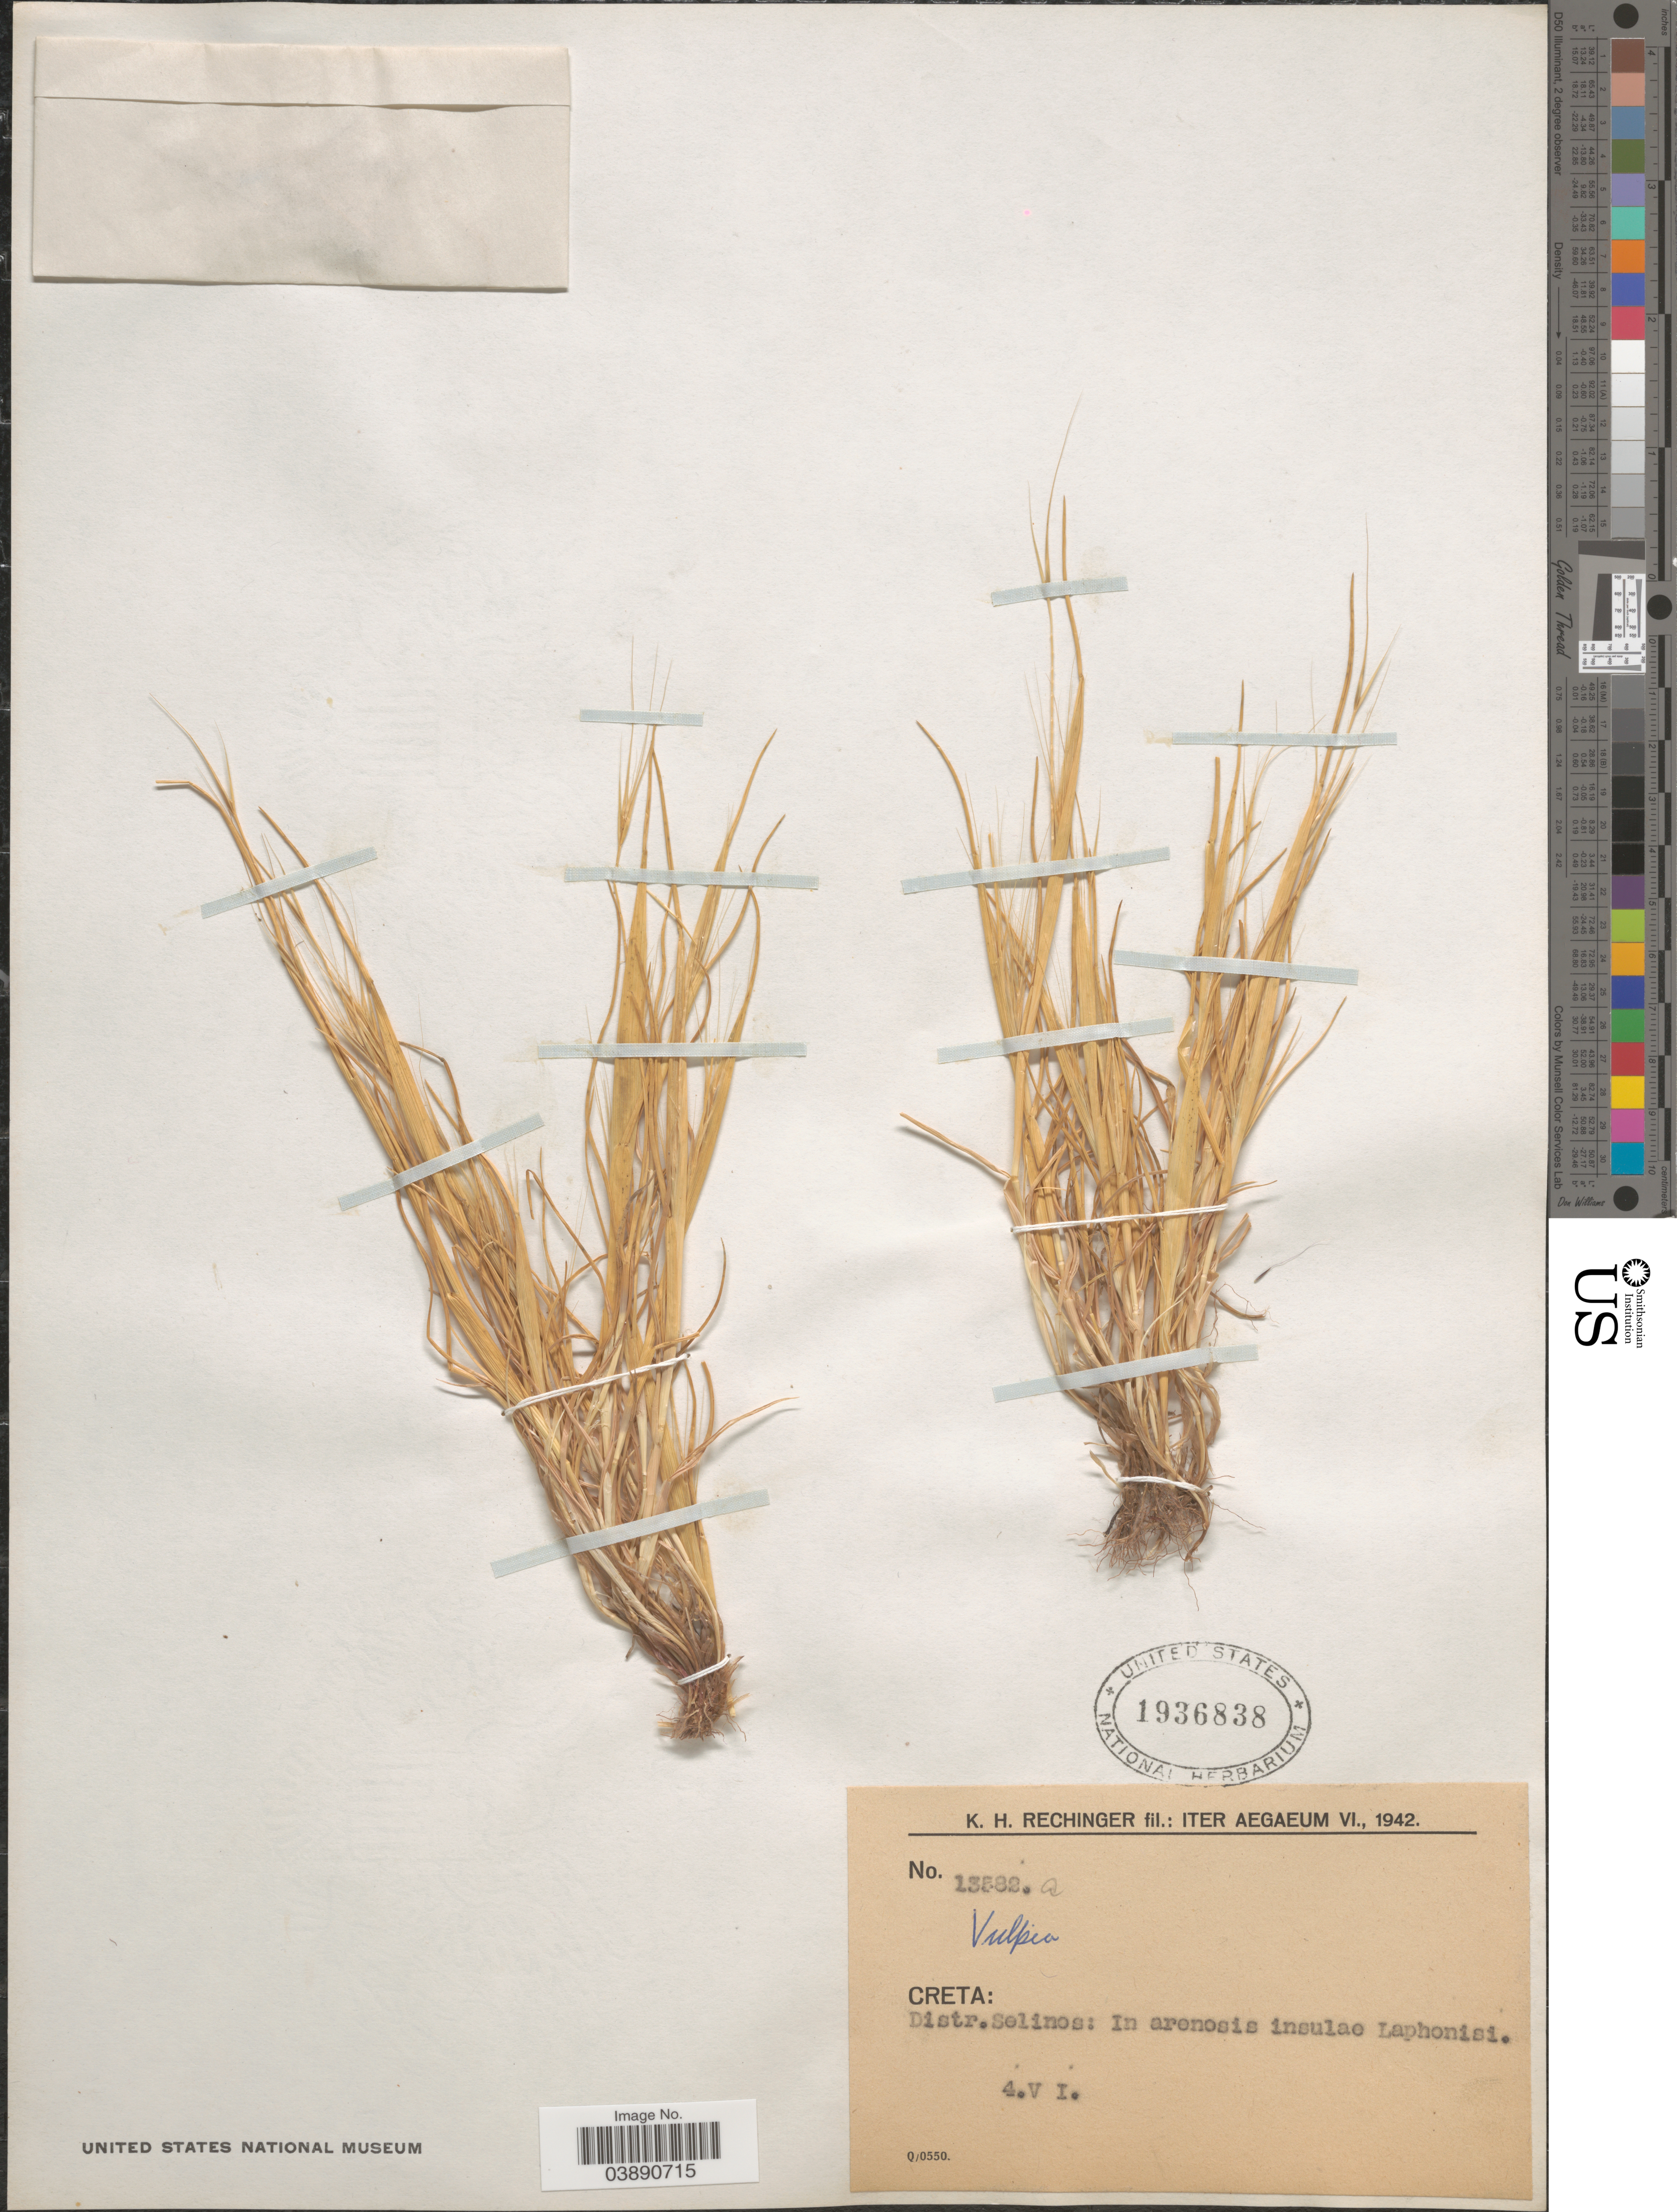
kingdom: Plantae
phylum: Tracheophyta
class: Liliopsida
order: Poales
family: Poaceae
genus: Festuca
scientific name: Festuca sp.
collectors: K. H. Rechinger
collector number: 13582a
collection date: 1942-06-04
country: Greece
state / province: Crete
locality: Iter Aegaeum. Creta: Distr. Selinos: In arenosis insulae Laphonisi.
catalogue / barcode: US 1936838